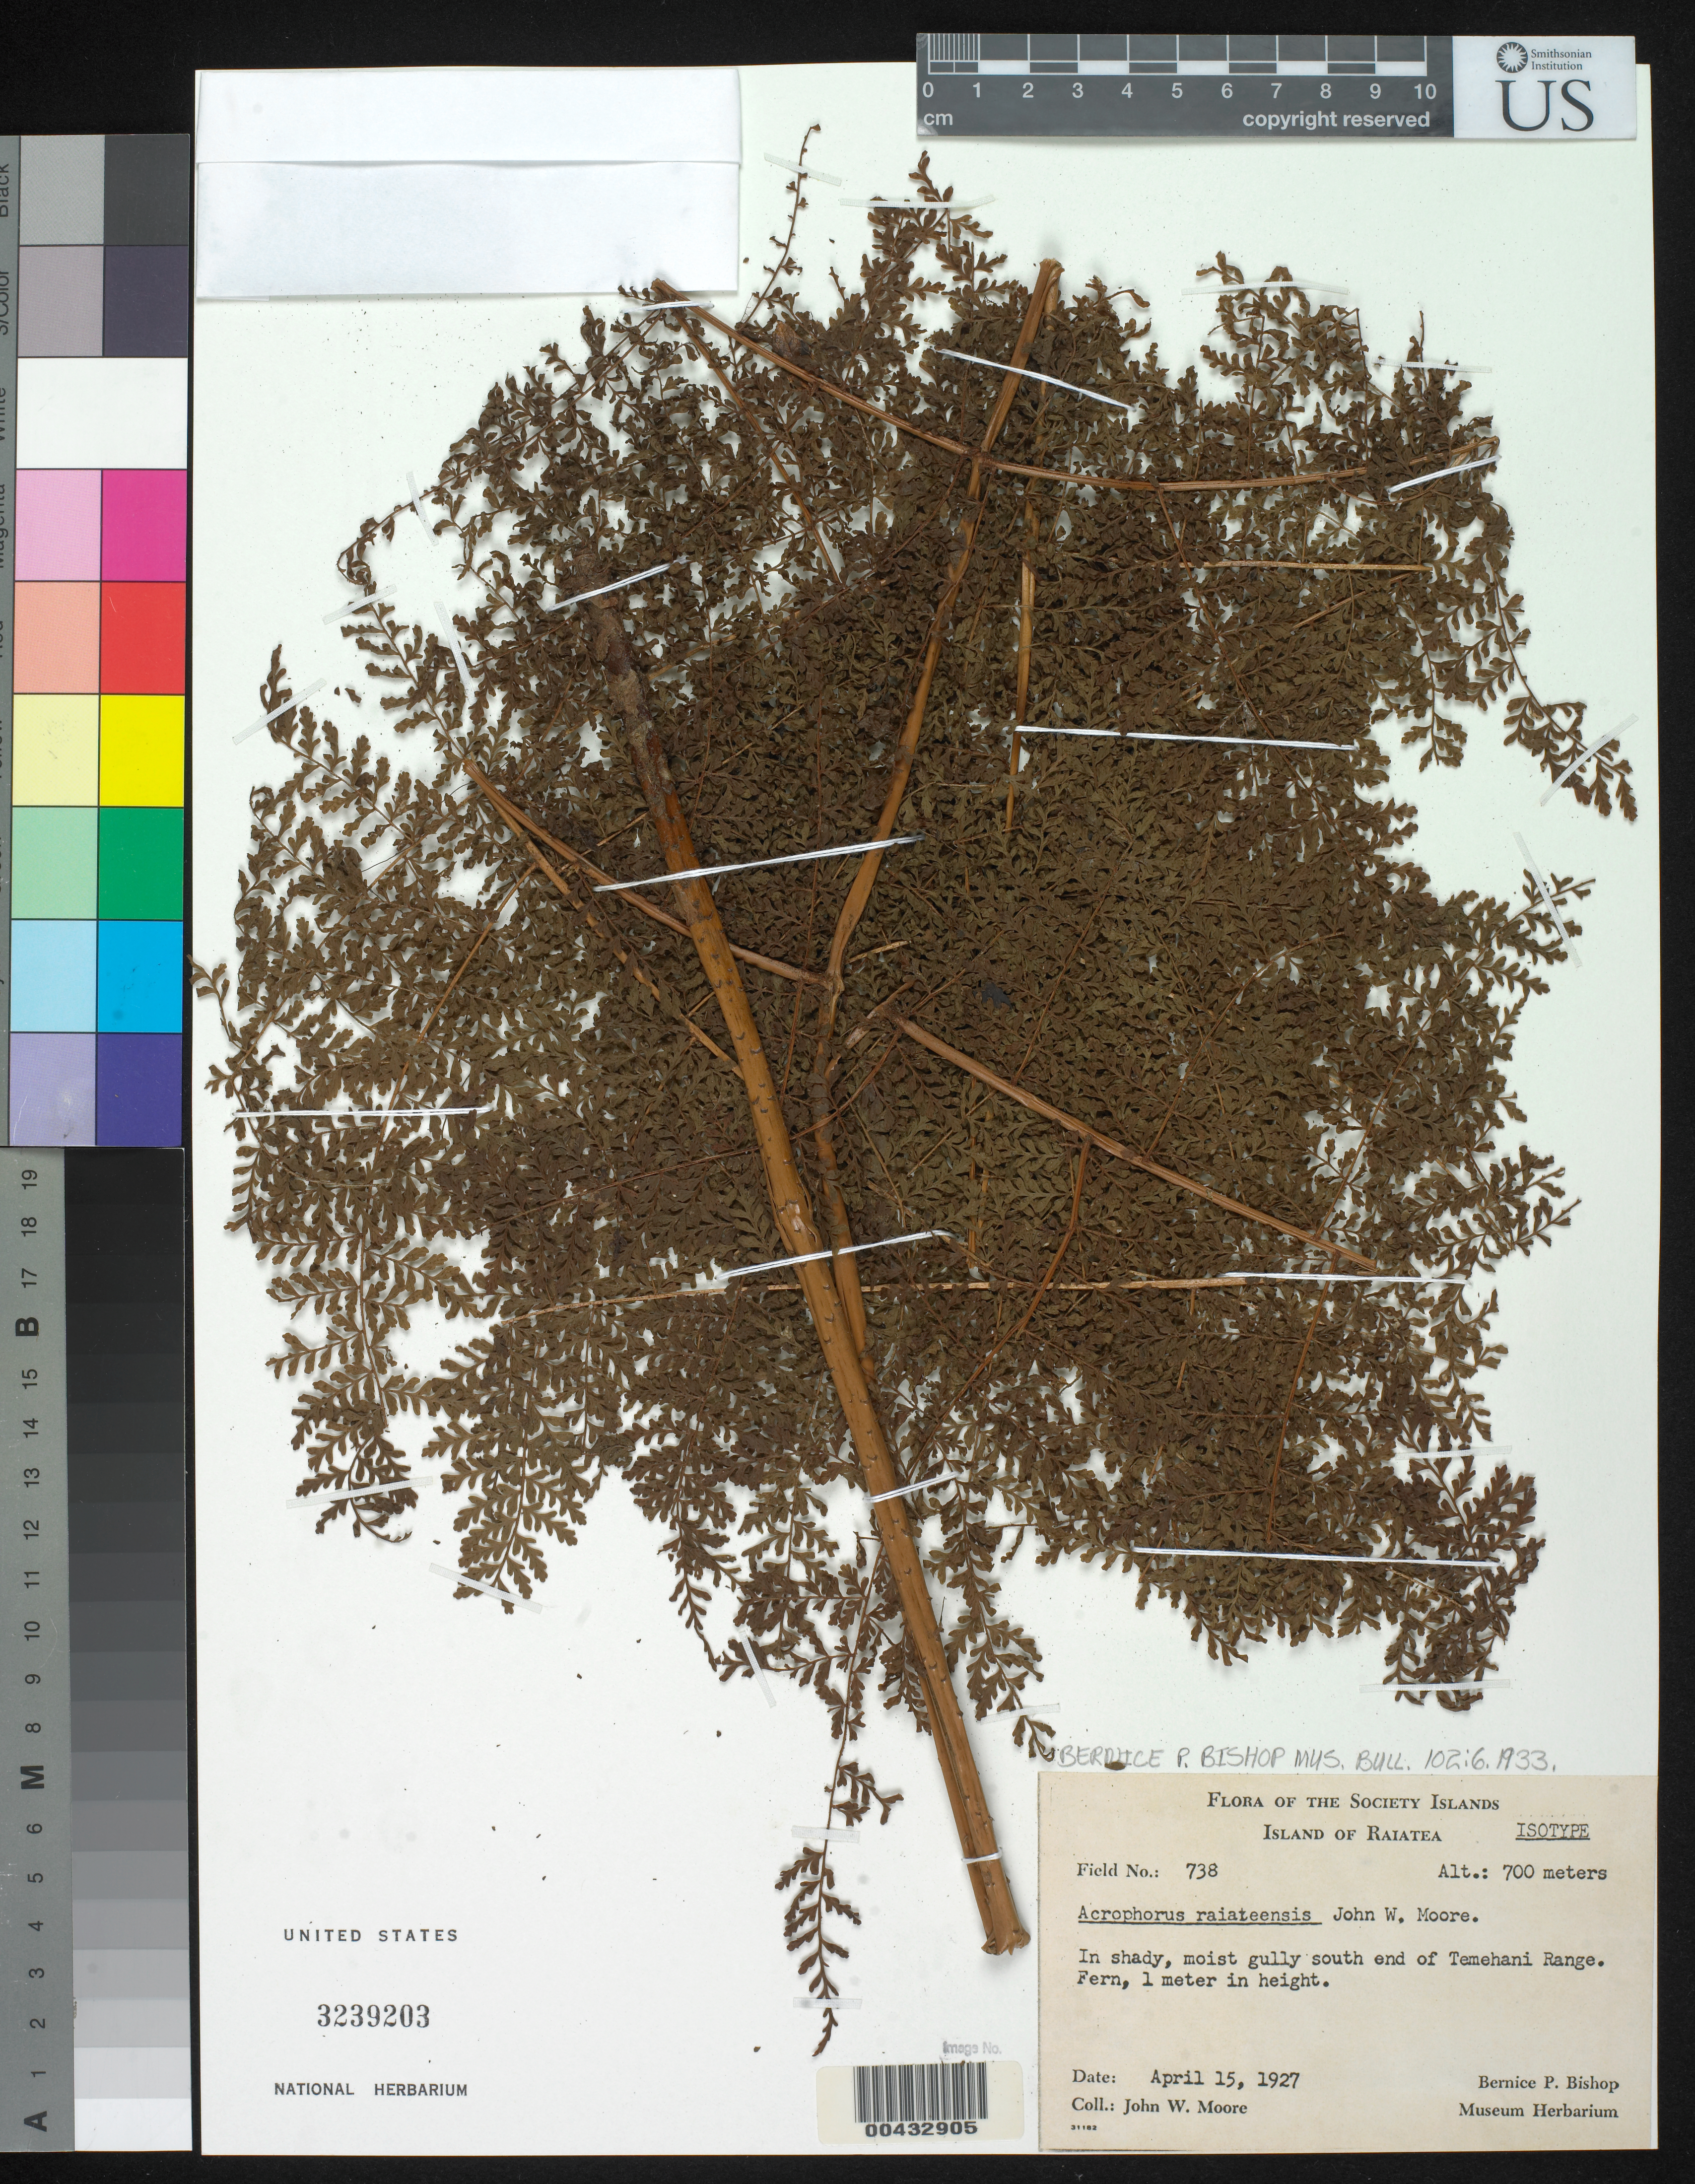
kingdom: Plantae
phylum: Tracheophyta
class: Polypodiopsida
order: Polypodiales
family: Dryopteridaceae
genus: Acrophorus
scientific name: Acrophorus raiateensis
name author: J.W. Moore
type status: Isotype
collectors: J. W. Moore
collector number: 738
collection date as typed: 15 Apr 1927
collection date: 1927-04-15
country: French Polynesia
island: Raiatea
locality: S end of Temehani Range. Iles Sous-le-Vent. [Society Is.]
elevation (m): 700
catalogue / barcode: US 3239203